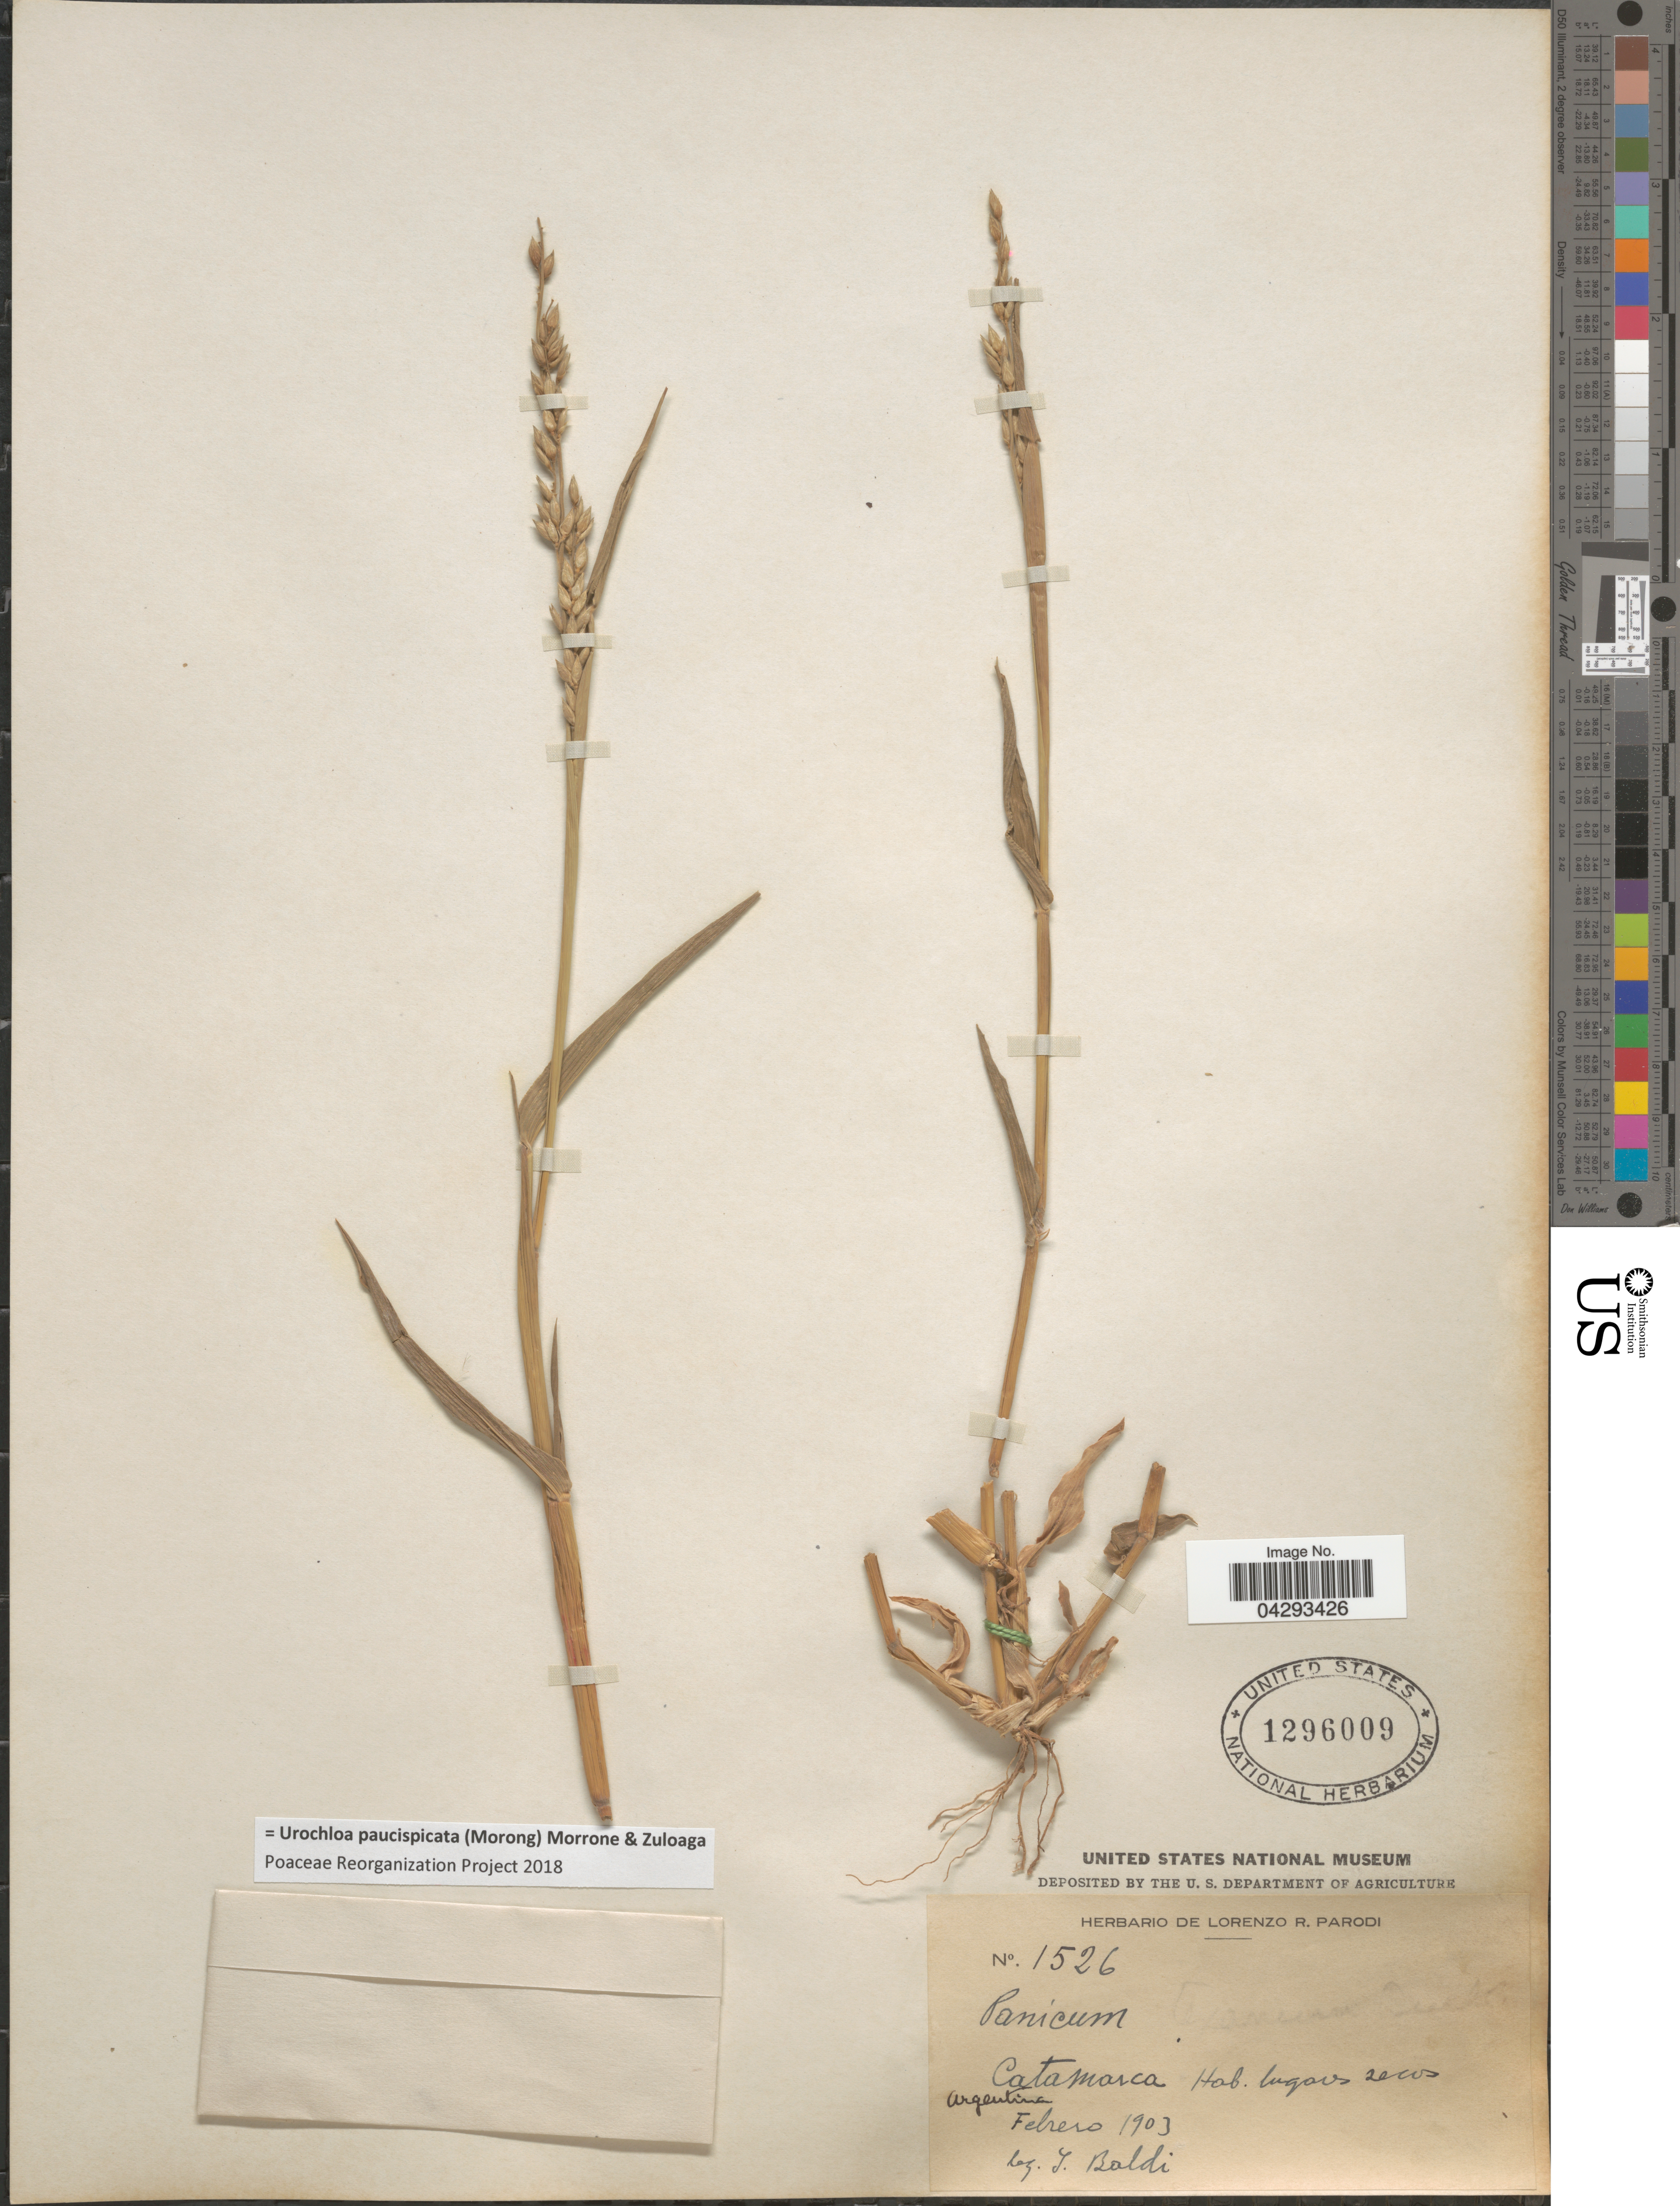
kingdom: Plantae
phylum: Tracheophyta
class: Liliopsida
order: Poales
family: Poaceae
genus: Urochloa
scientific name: Urochloa paucispicata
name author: (Morong) Morrone & Zuloaga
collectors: J. Baldi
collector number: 1526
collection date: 1903-02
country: Argentina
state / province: Catamarca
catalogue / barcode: US 1296009